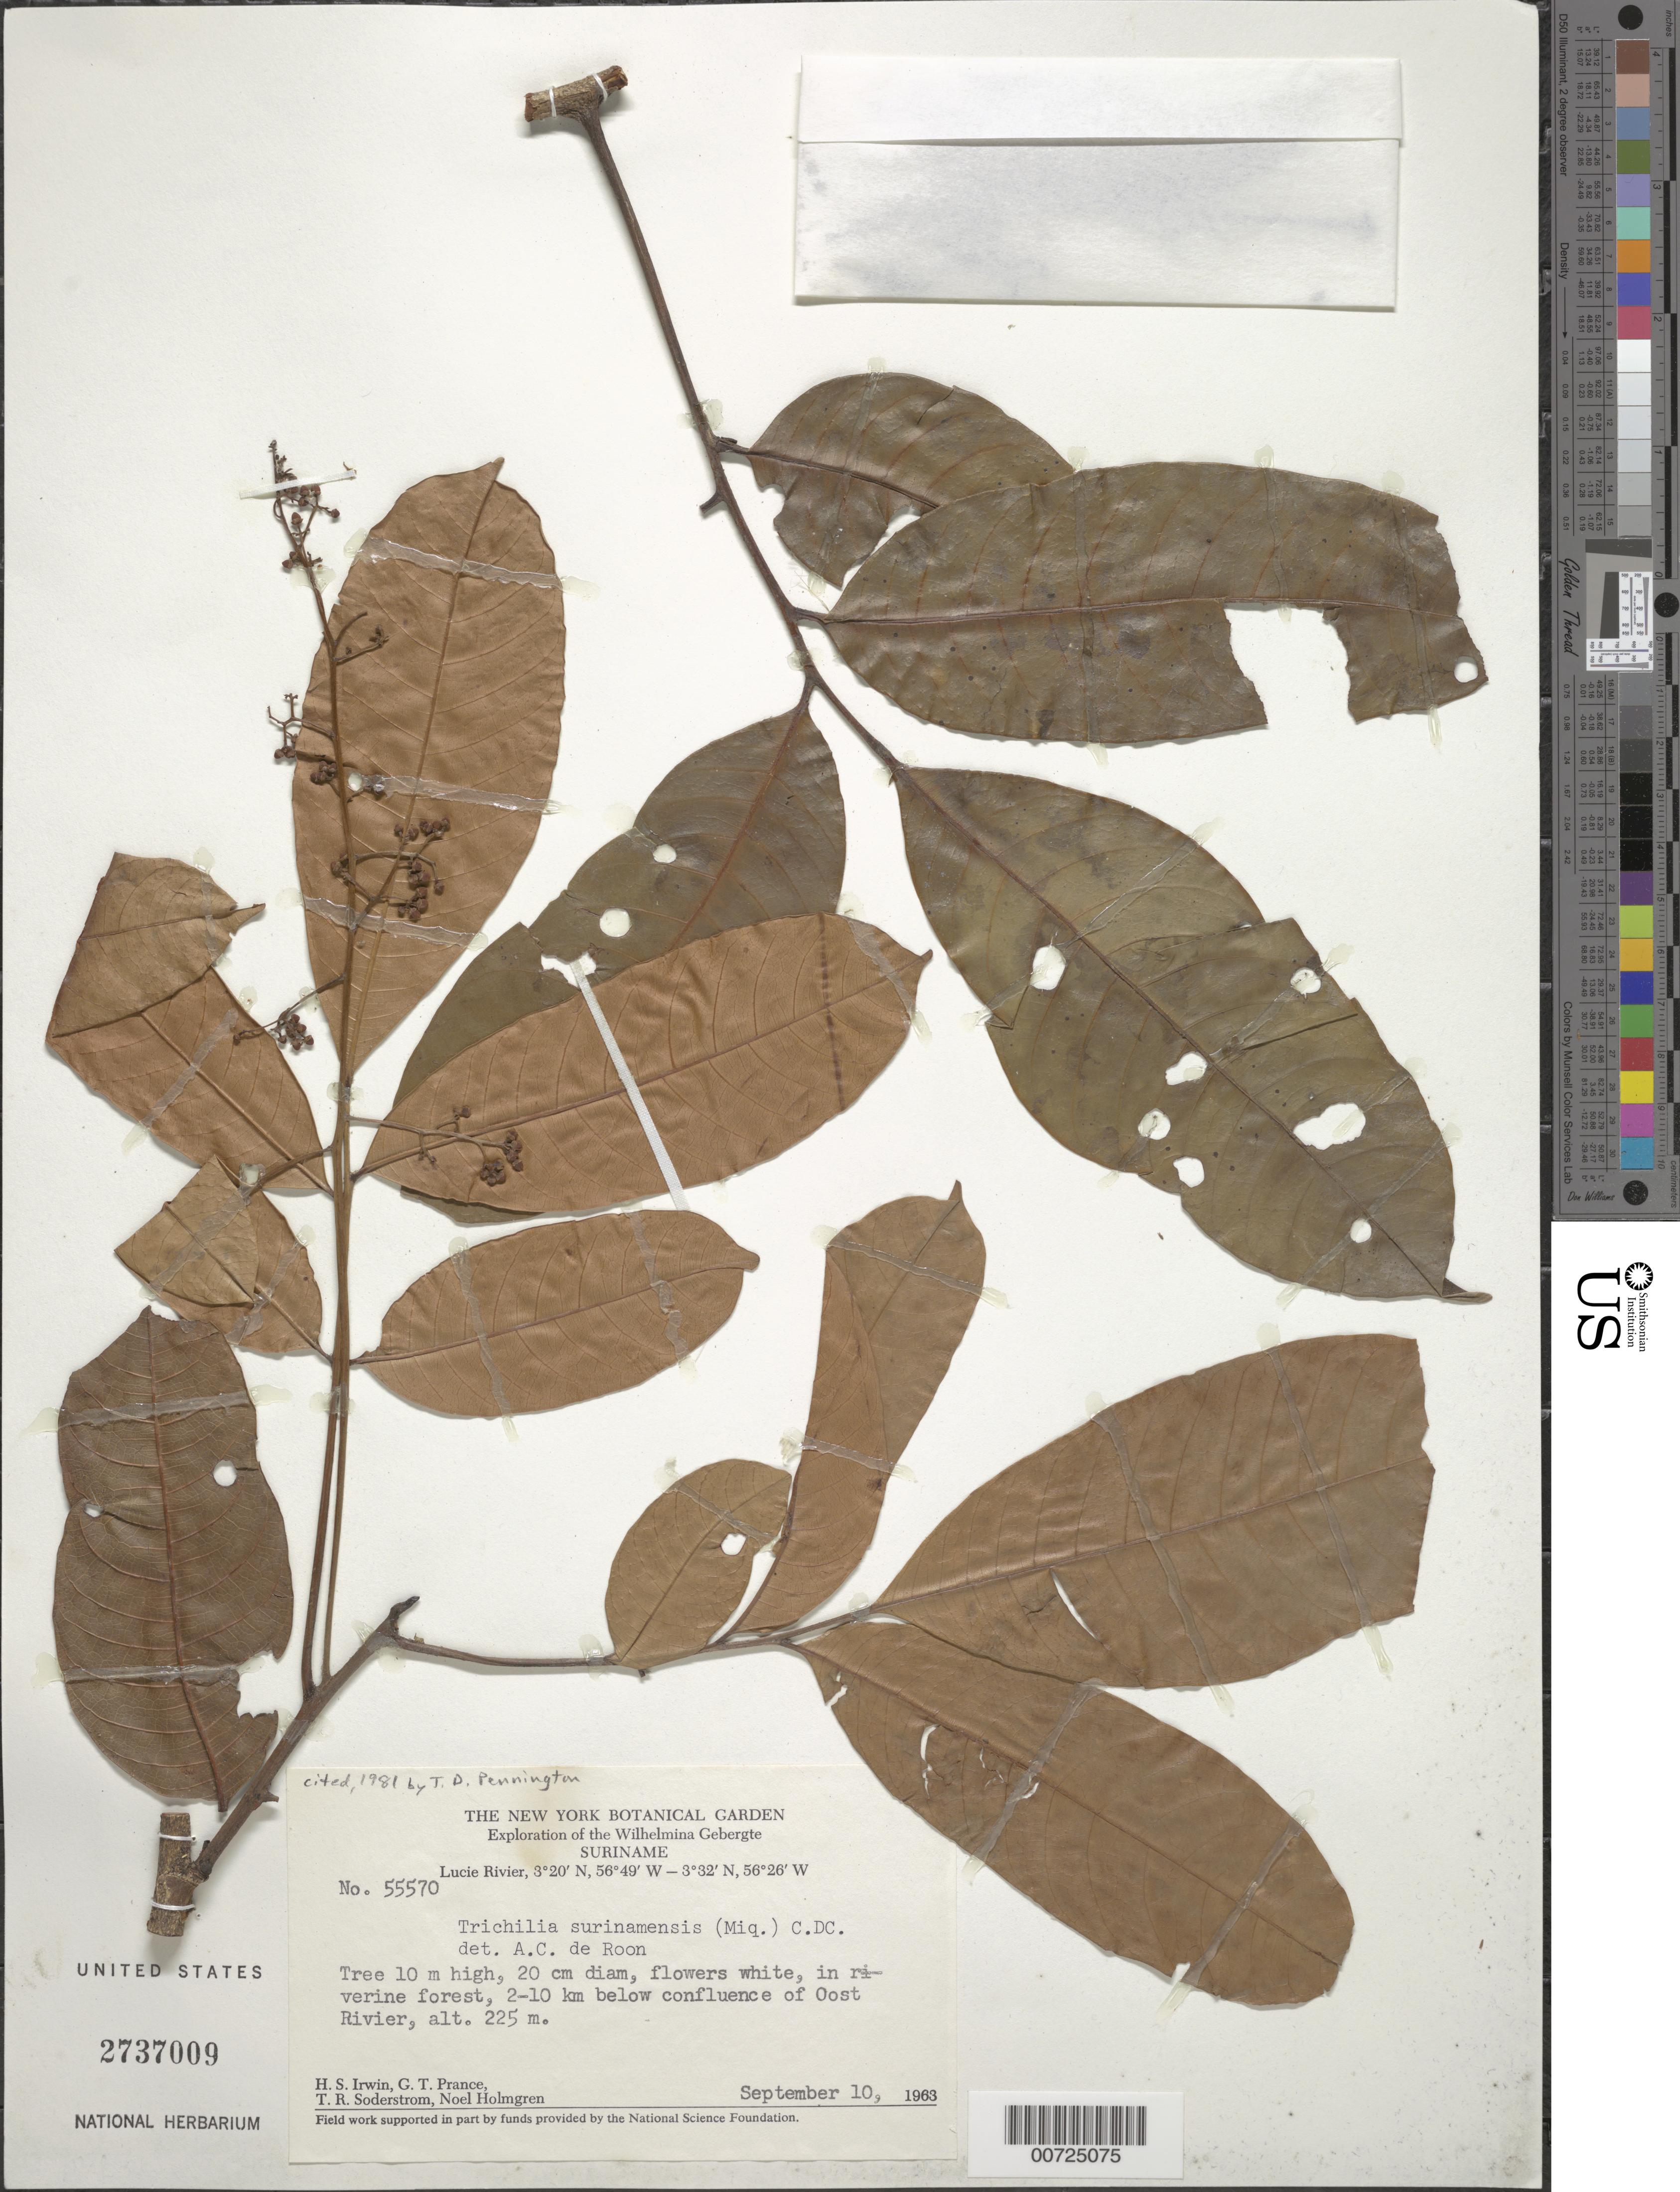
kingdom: Plantae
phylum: Tracheophyta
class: Magnoliopsida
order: Sapindales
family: Meliaceae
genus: Trichilia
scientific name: Trichilia surinamensis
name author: (Miq.) C. DC.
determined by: Pennington, T. D., (K)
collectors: H. Irwin, G. T. Prance, T. R. Soderstrom & N. H. Holmgren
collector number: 55570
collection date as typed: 10-Sep-63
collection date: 1963-09-10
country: Suriname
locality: Lucie R., 2-10 km below confl. with Oost R., Wilhelmina Gebergte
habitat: Riverine forest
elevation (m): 225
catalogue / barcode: US 2737009